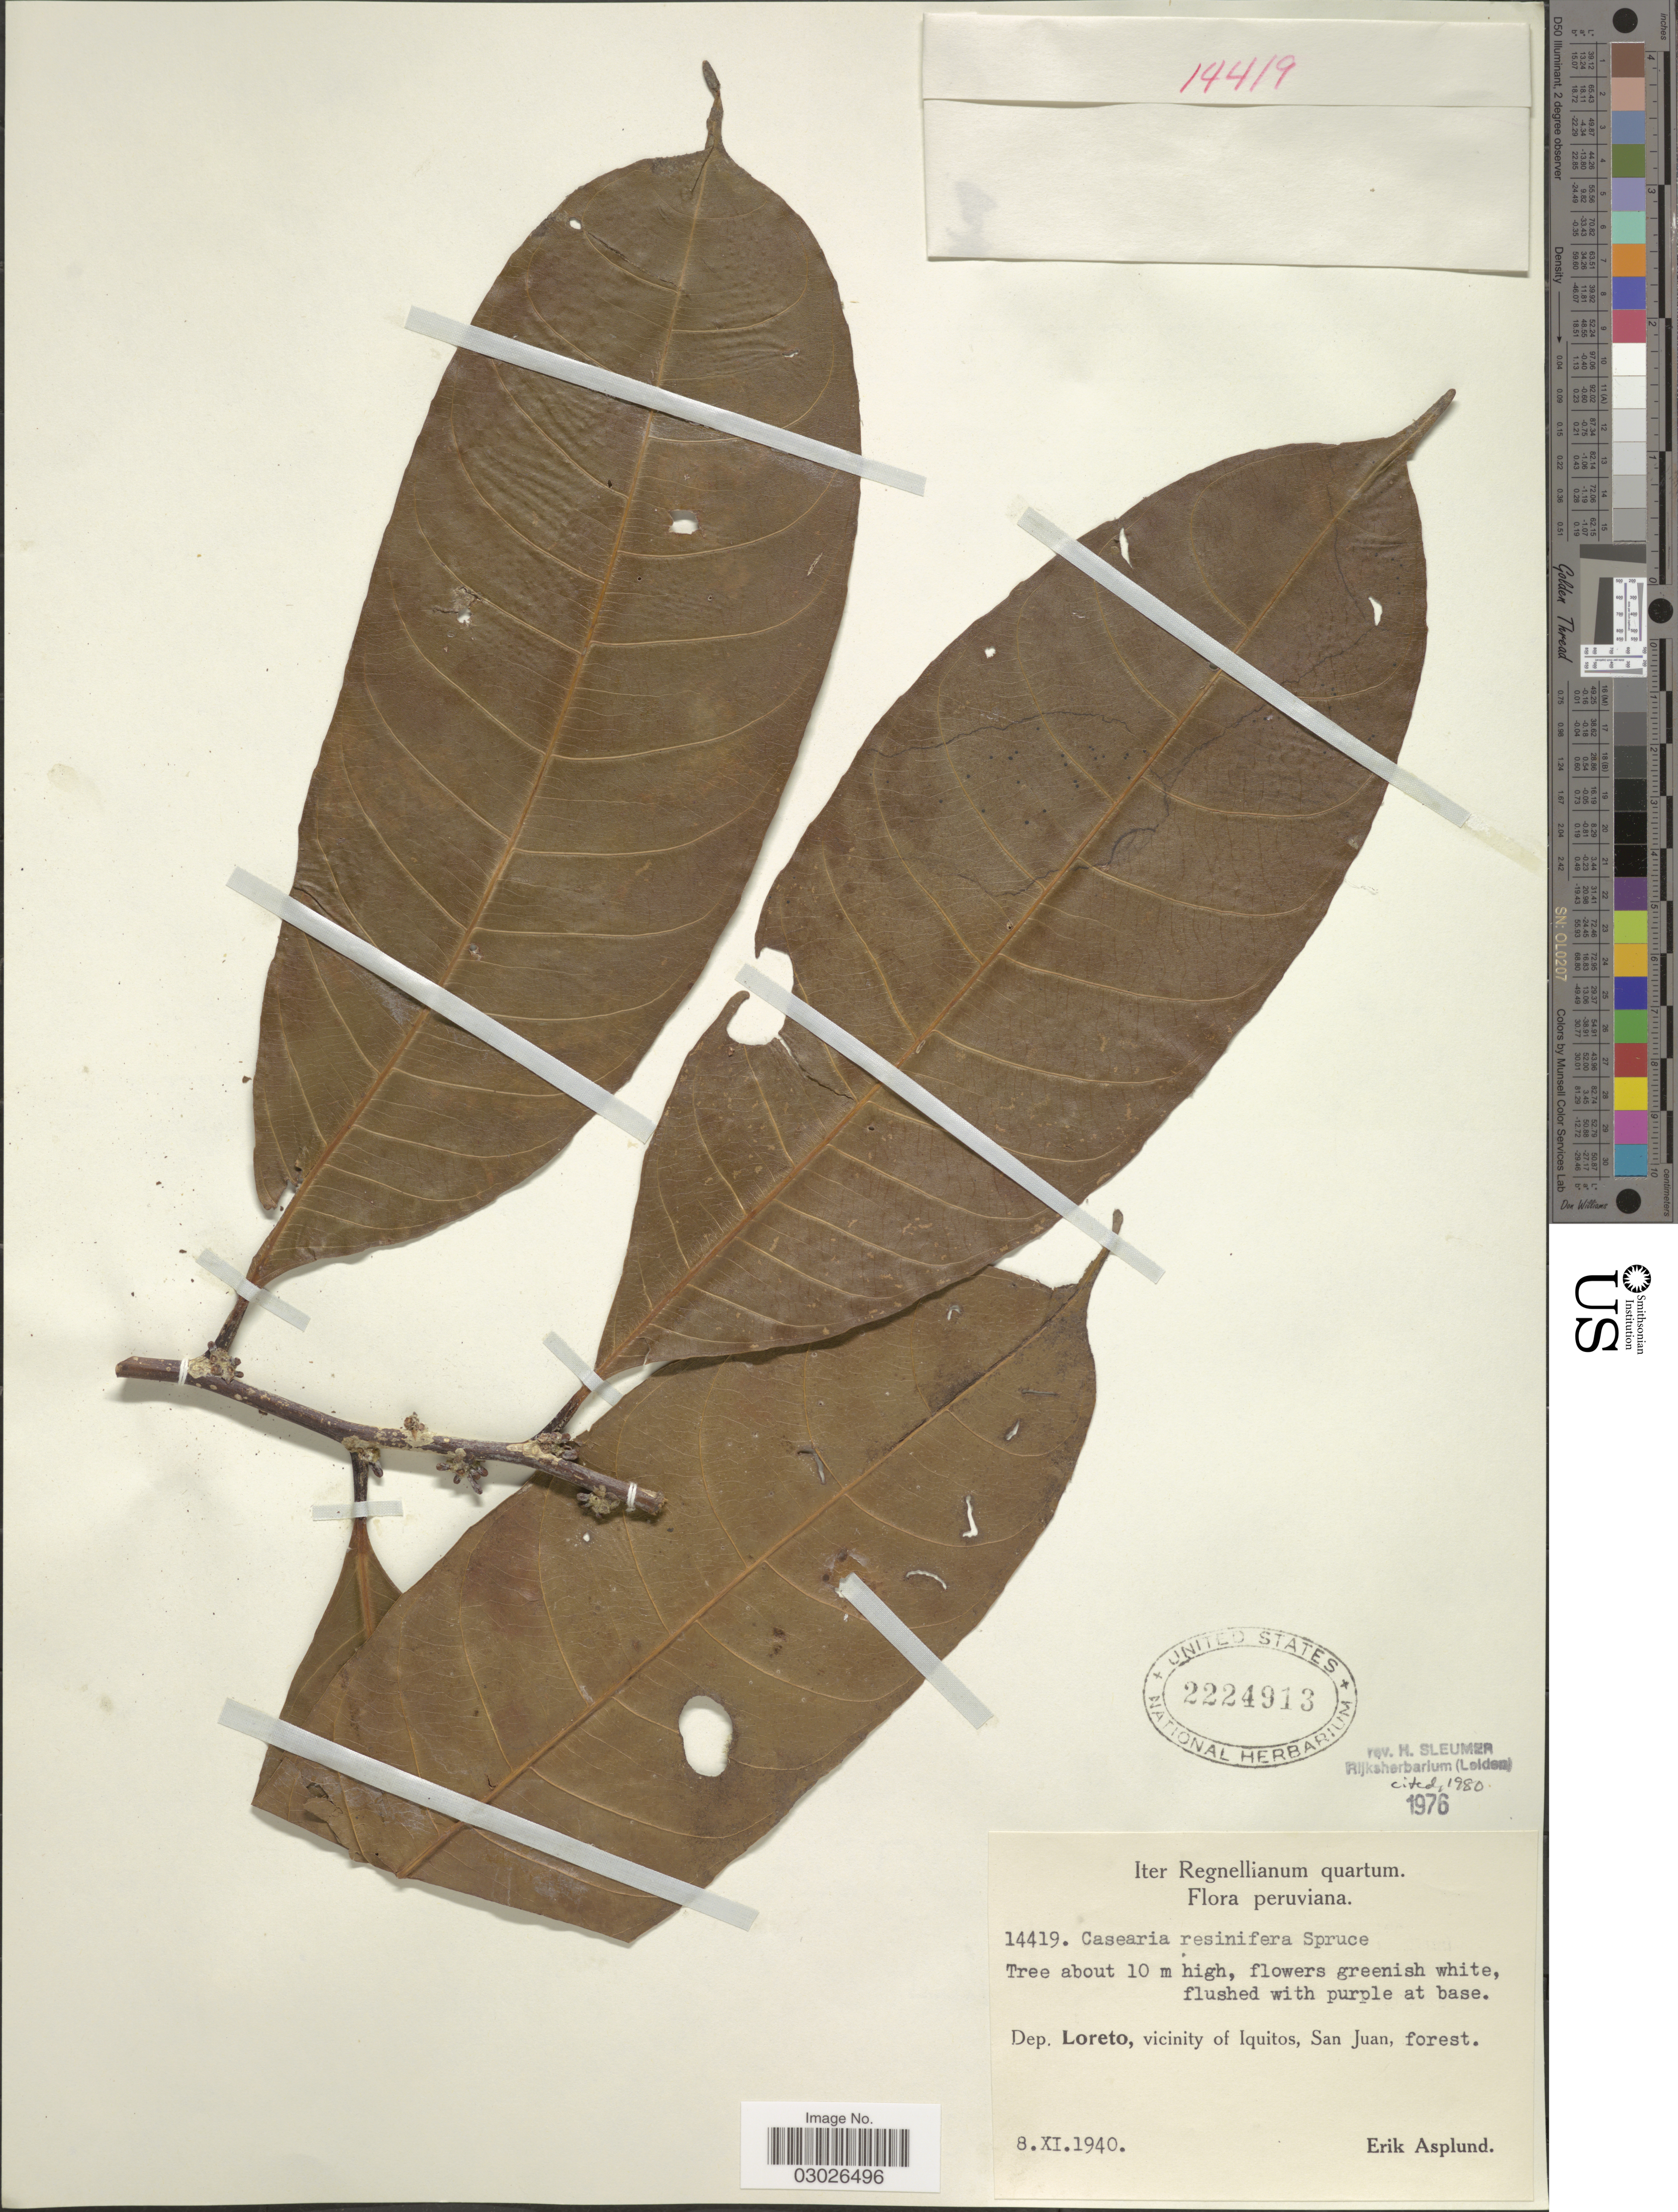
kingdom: Plantae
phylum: Tracheophyta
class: Magnoliopsida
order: Malpighiales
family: Salicaceae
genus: Casearia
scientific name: Casearia resinifera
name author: Spruce ex Eichler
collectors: E. Asplund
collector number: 14419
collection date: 1940-11-08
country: Peru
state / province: Loreto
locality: Dep. Loreto, vicinity of Iquitos, San Juan, forest.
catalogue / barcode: US 2224913